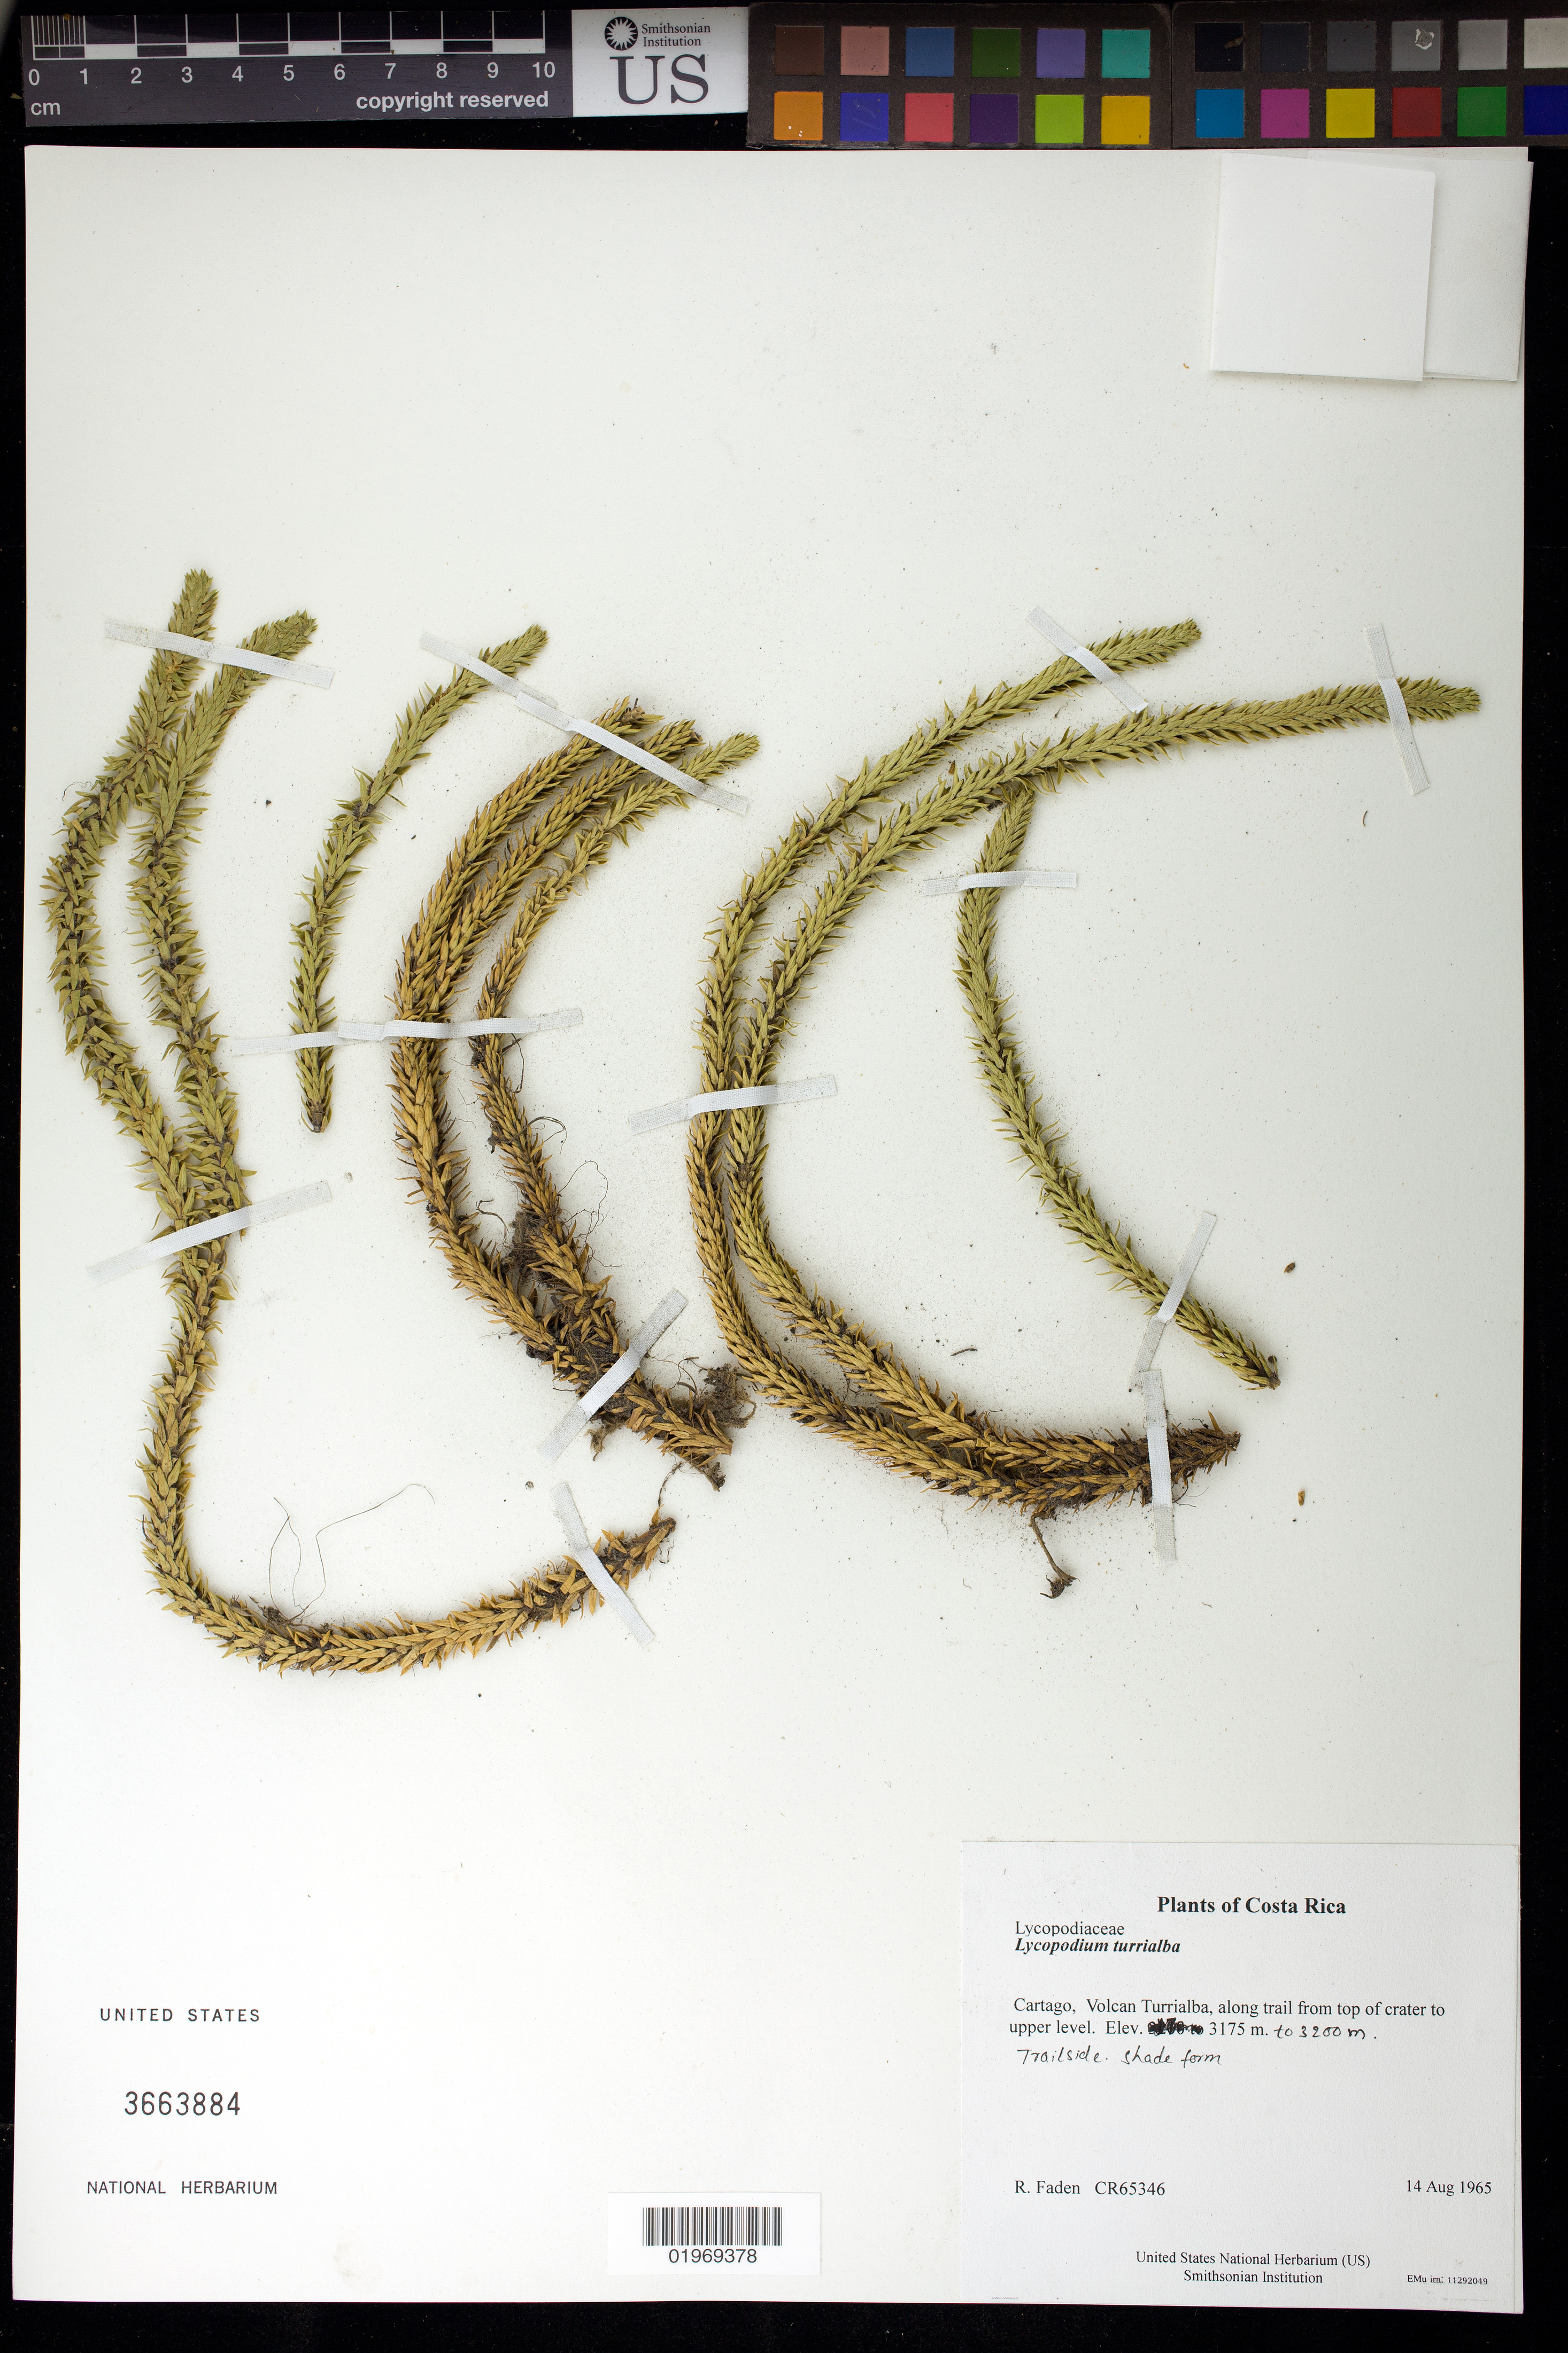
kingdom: Plantae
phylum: Tracheophyta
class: Lycopodiopsida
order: Lycopodiales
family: Lycopodiaceae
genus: Phlegmariurus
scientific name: Phlegmariurus talamancanus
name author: (B. Øllg.) B. Øllg.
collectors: R. B. Faden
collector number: CR65346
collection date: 1965-08-14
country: Costa Rica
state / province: Cartago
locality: Volcan Turrialba, along trail from top of crater to upper level.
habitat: Trailside. Shade form.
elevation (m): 3175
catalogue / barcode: US 3663884